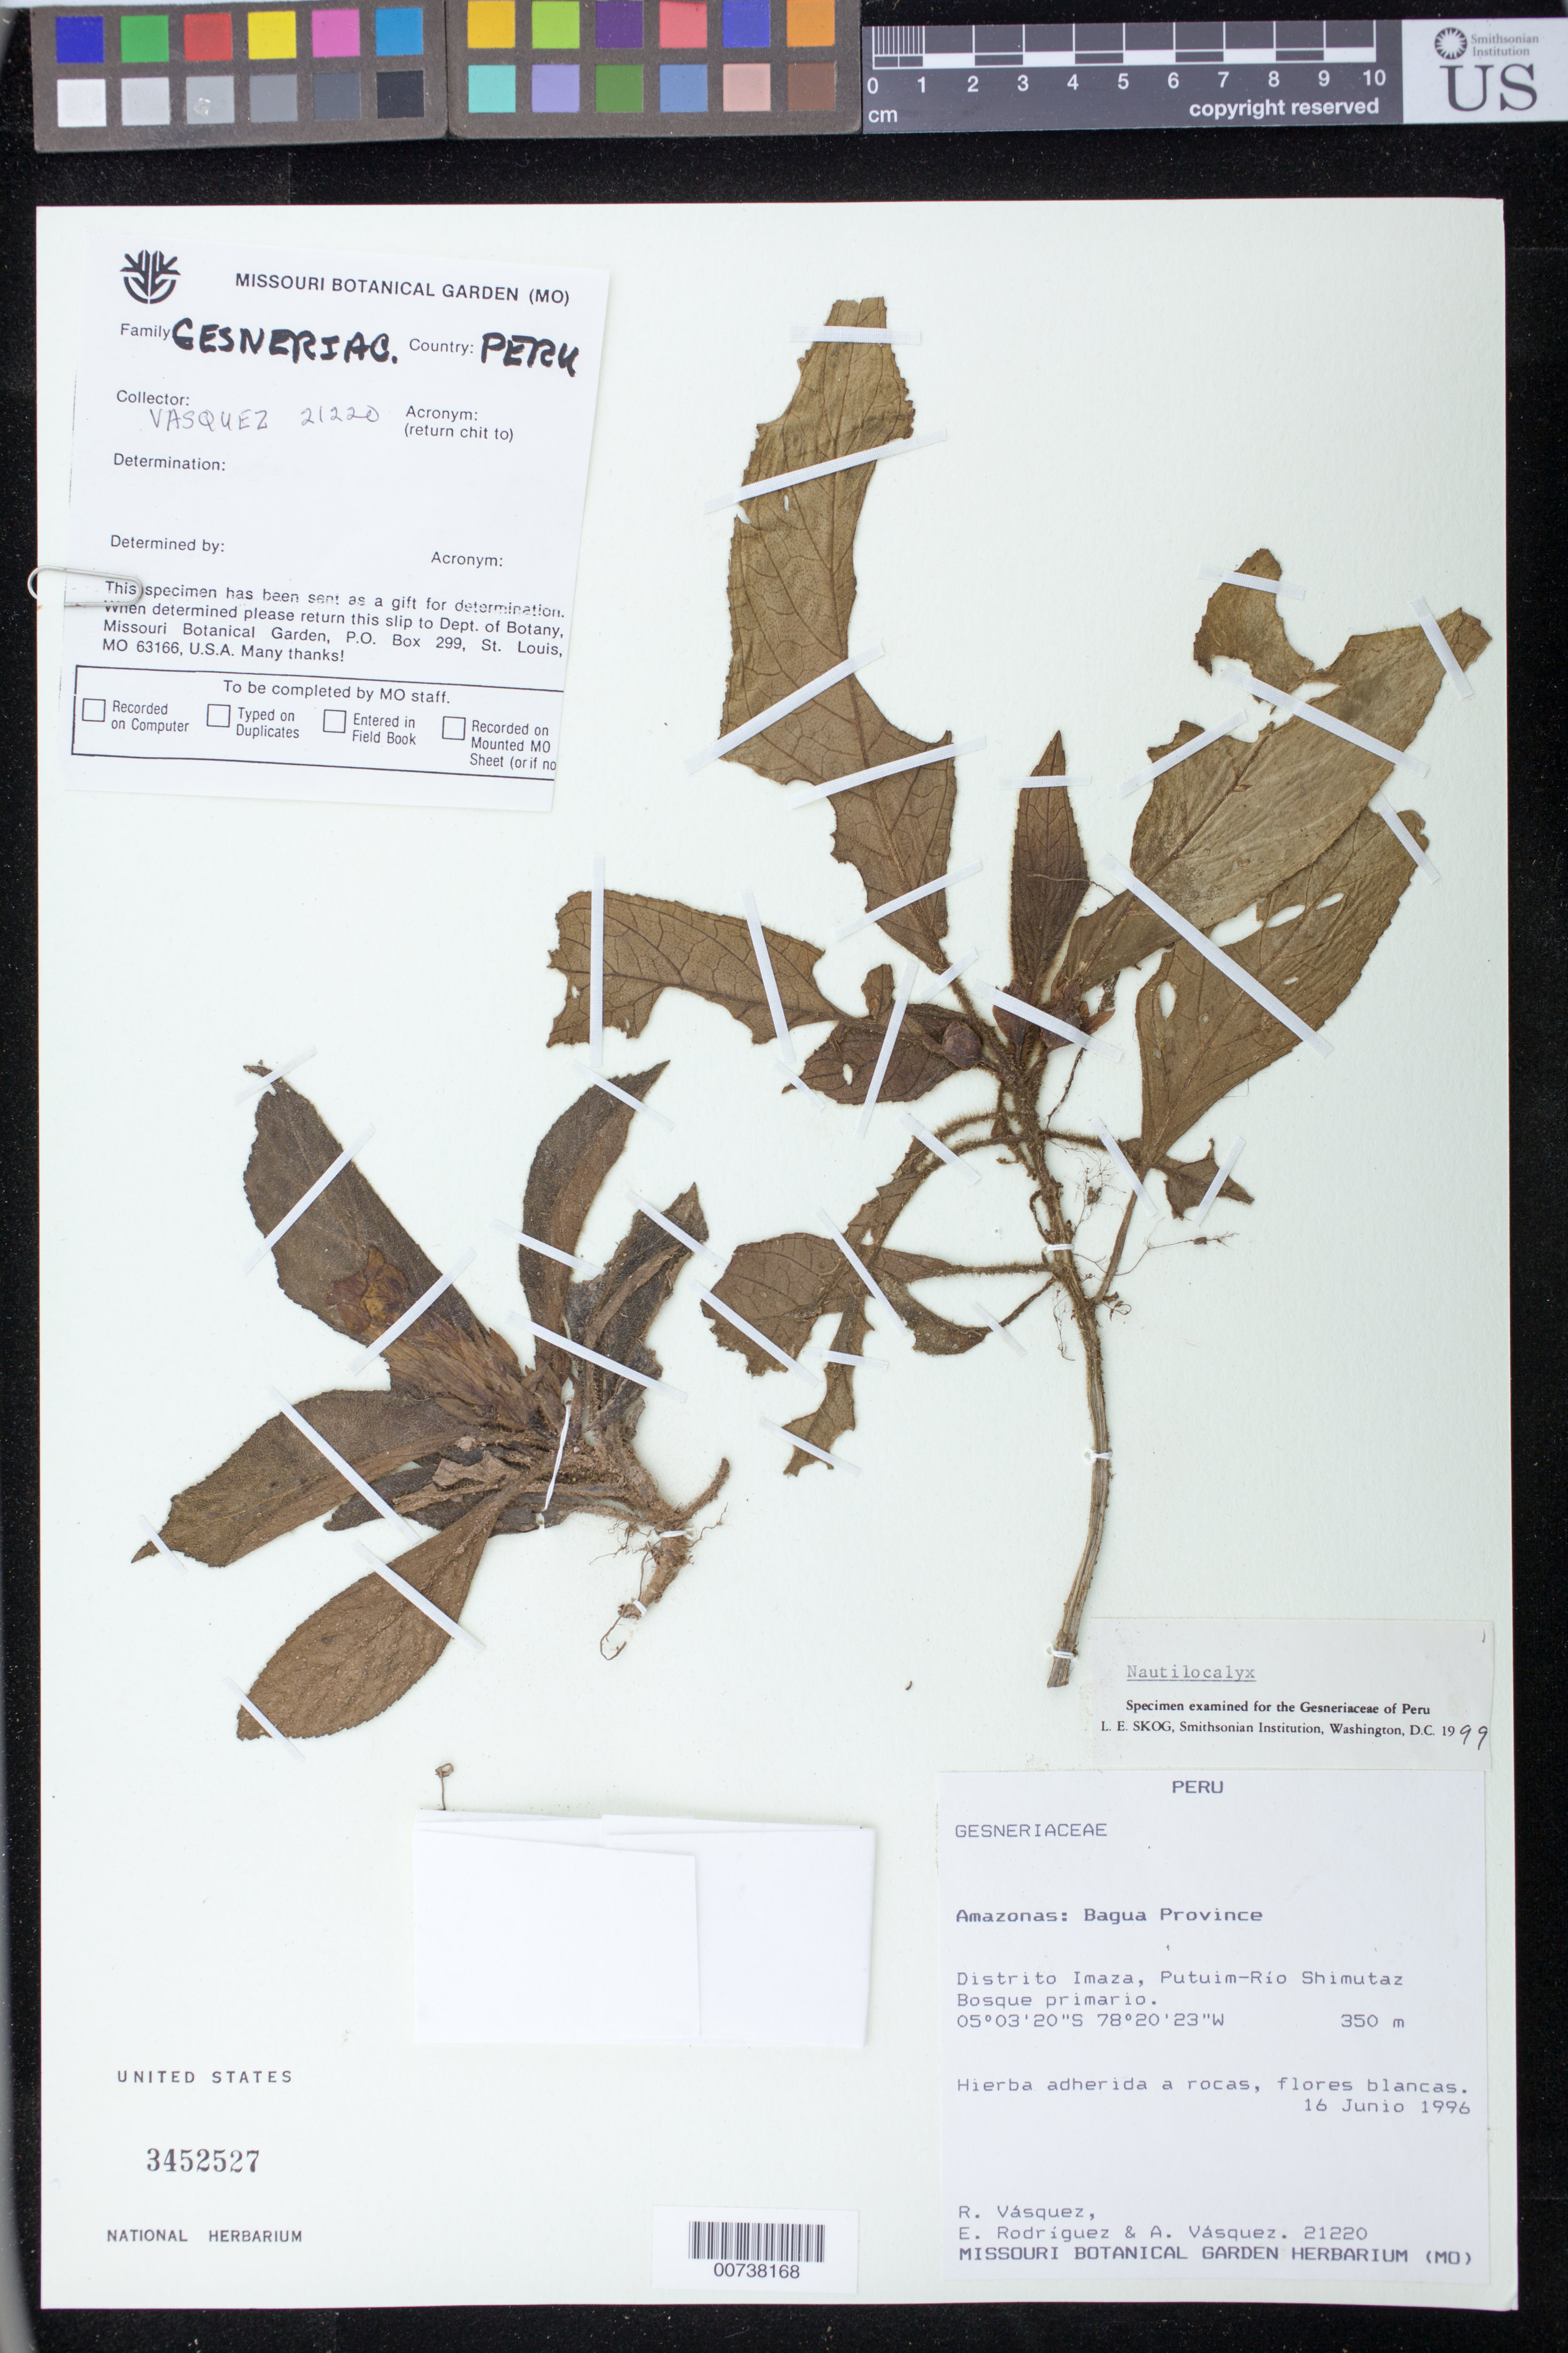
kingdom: Plantae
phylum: Tracheophyta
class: Magnoliopsida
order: Lamiales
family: Gesneriaceae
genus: Nautilocalyx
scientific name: Nautilocalyx sp.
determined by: Skog, Laurence E.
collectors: R. Vásquez, E. Rodriguez & A. Vasquez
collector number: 21220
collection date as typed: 16 Jun 1996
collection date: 1996-06-16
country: Peru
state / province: Amazonas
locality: Prov. Bagua, Dtto. Imaza; Putuim-Río Shimutaz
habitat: Bosque primario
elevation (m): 350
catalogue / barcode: US 3452527